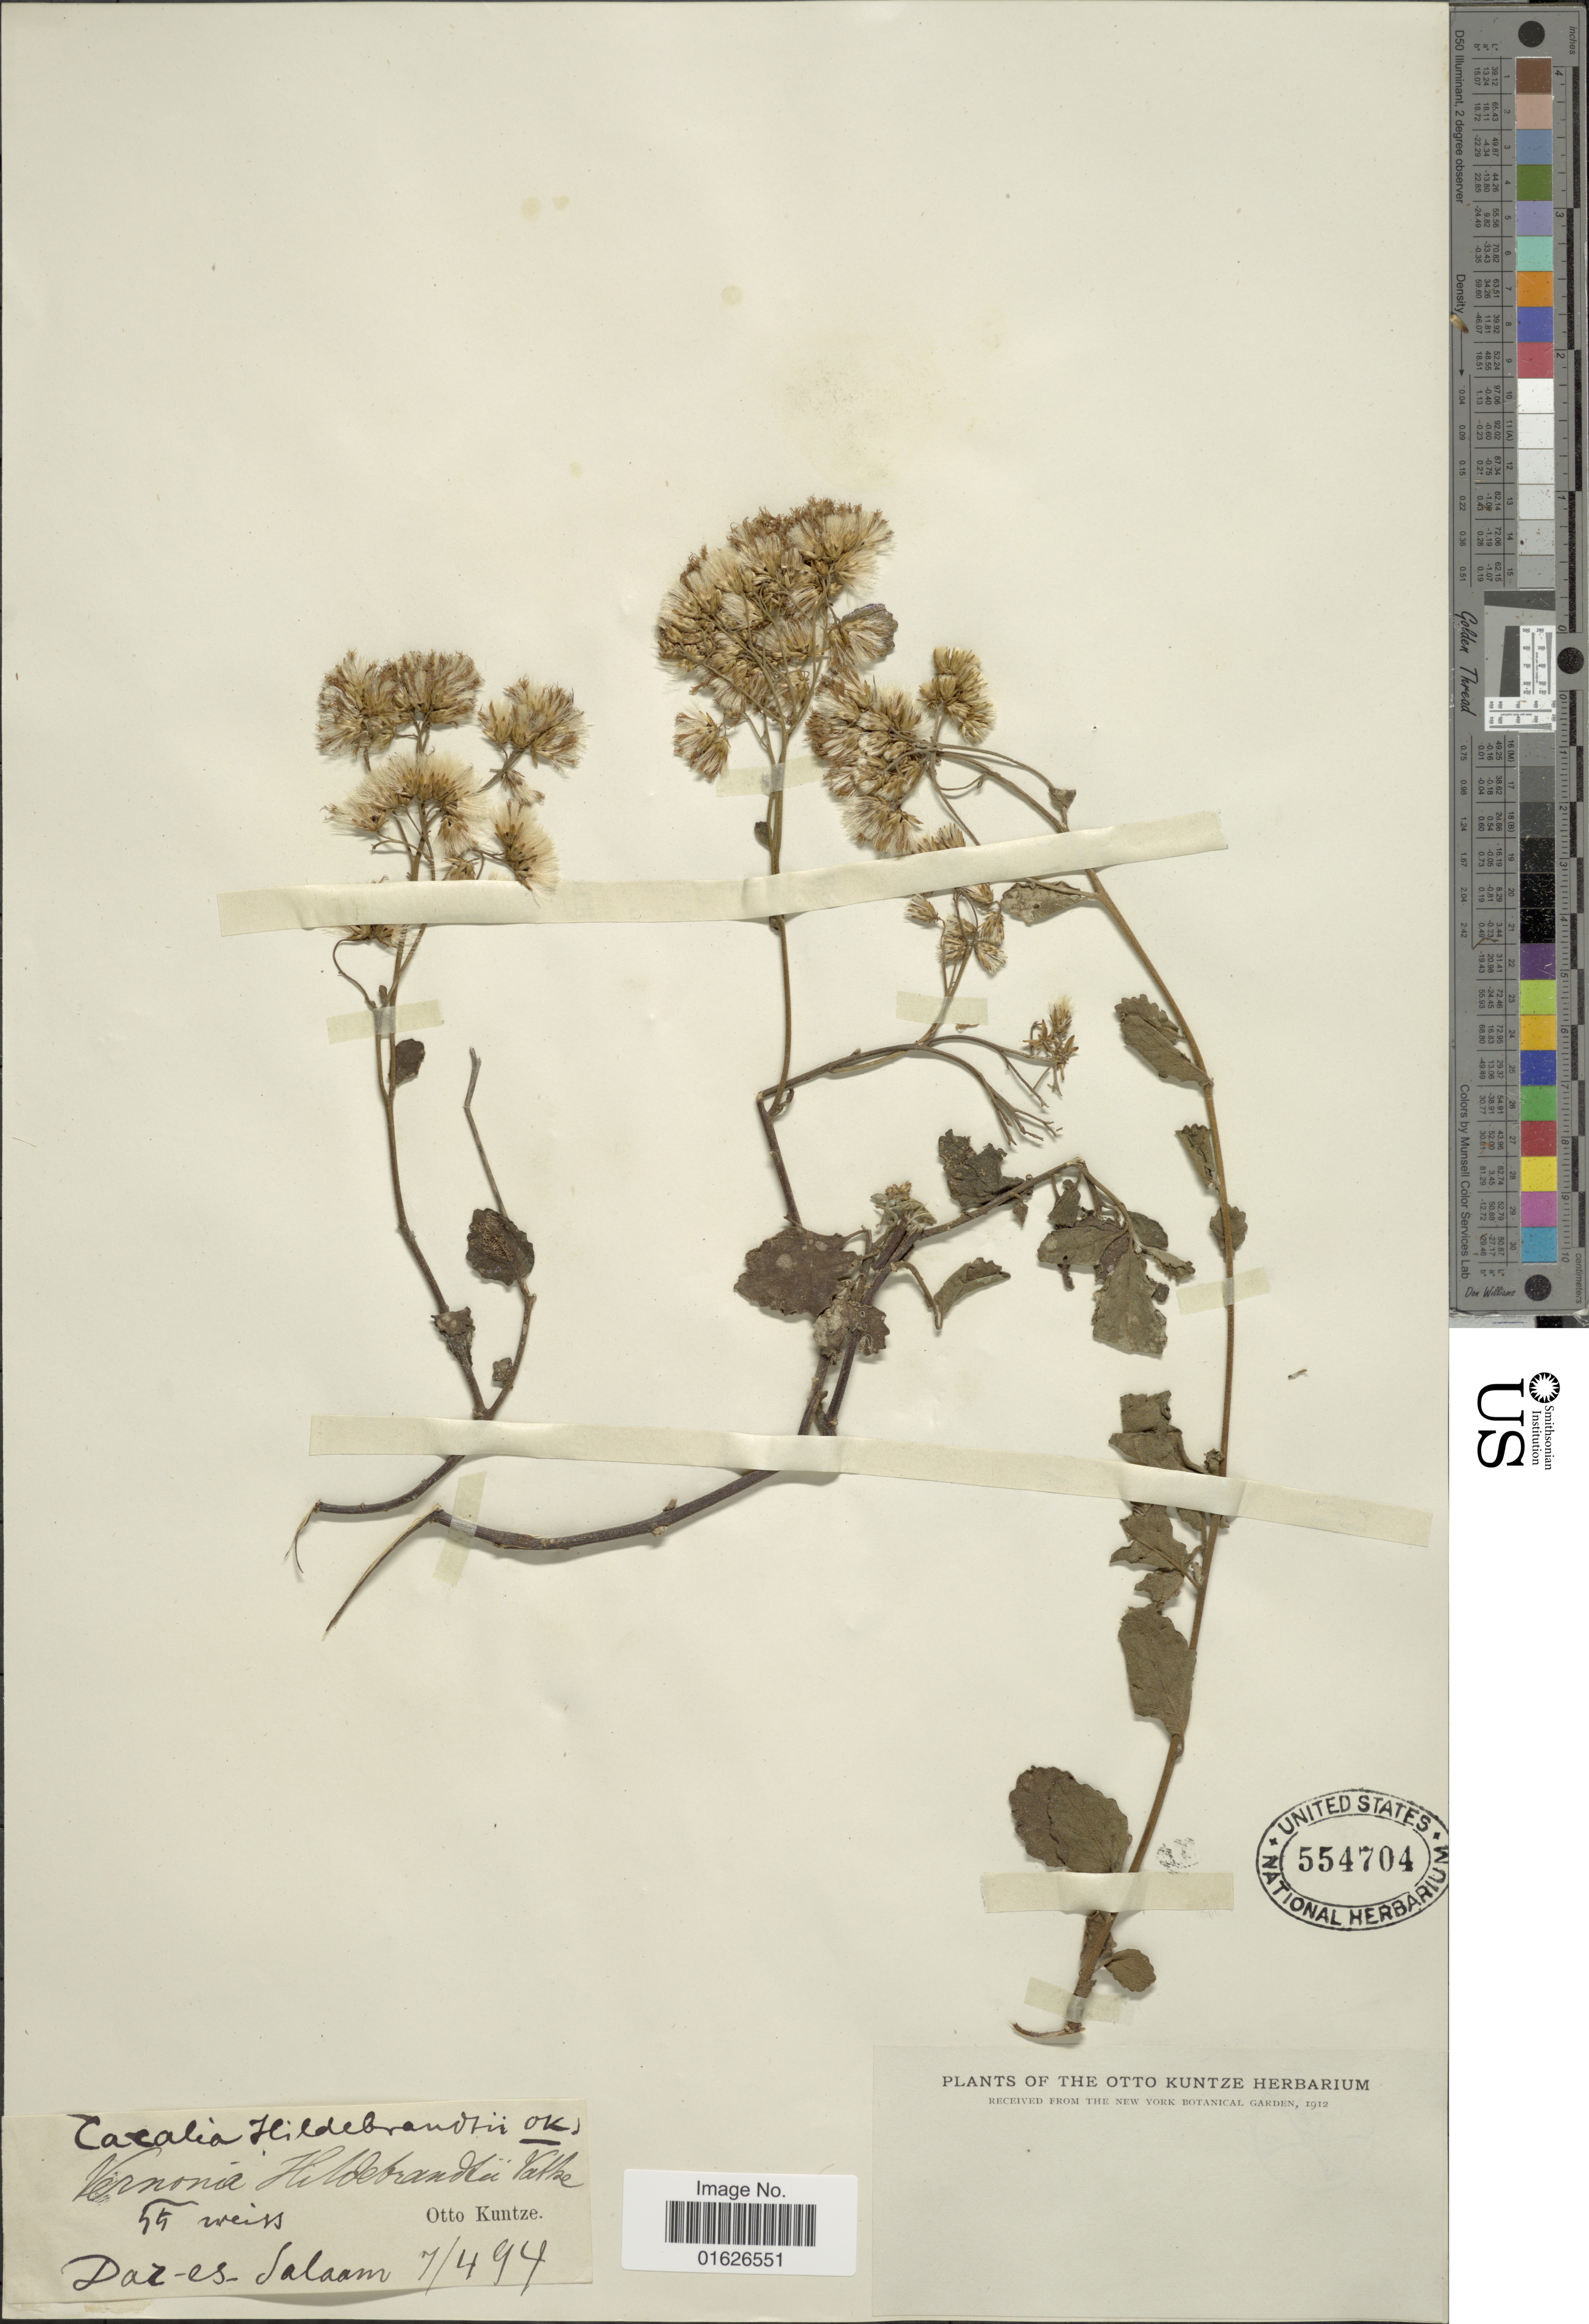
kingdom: Plantae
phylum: Tracheophyta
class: Magnoliopsida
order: Asterales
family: Asteraceae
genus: Jeffreycia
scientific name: Jeffreycia hildebrandtii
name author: (Vatke) H. Rob.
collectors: C.E.O. Kuntze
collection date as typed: Transcribed d/m/y: 7/4/94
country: Tanzania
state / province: Dar es Salaam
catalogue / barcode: US 554704